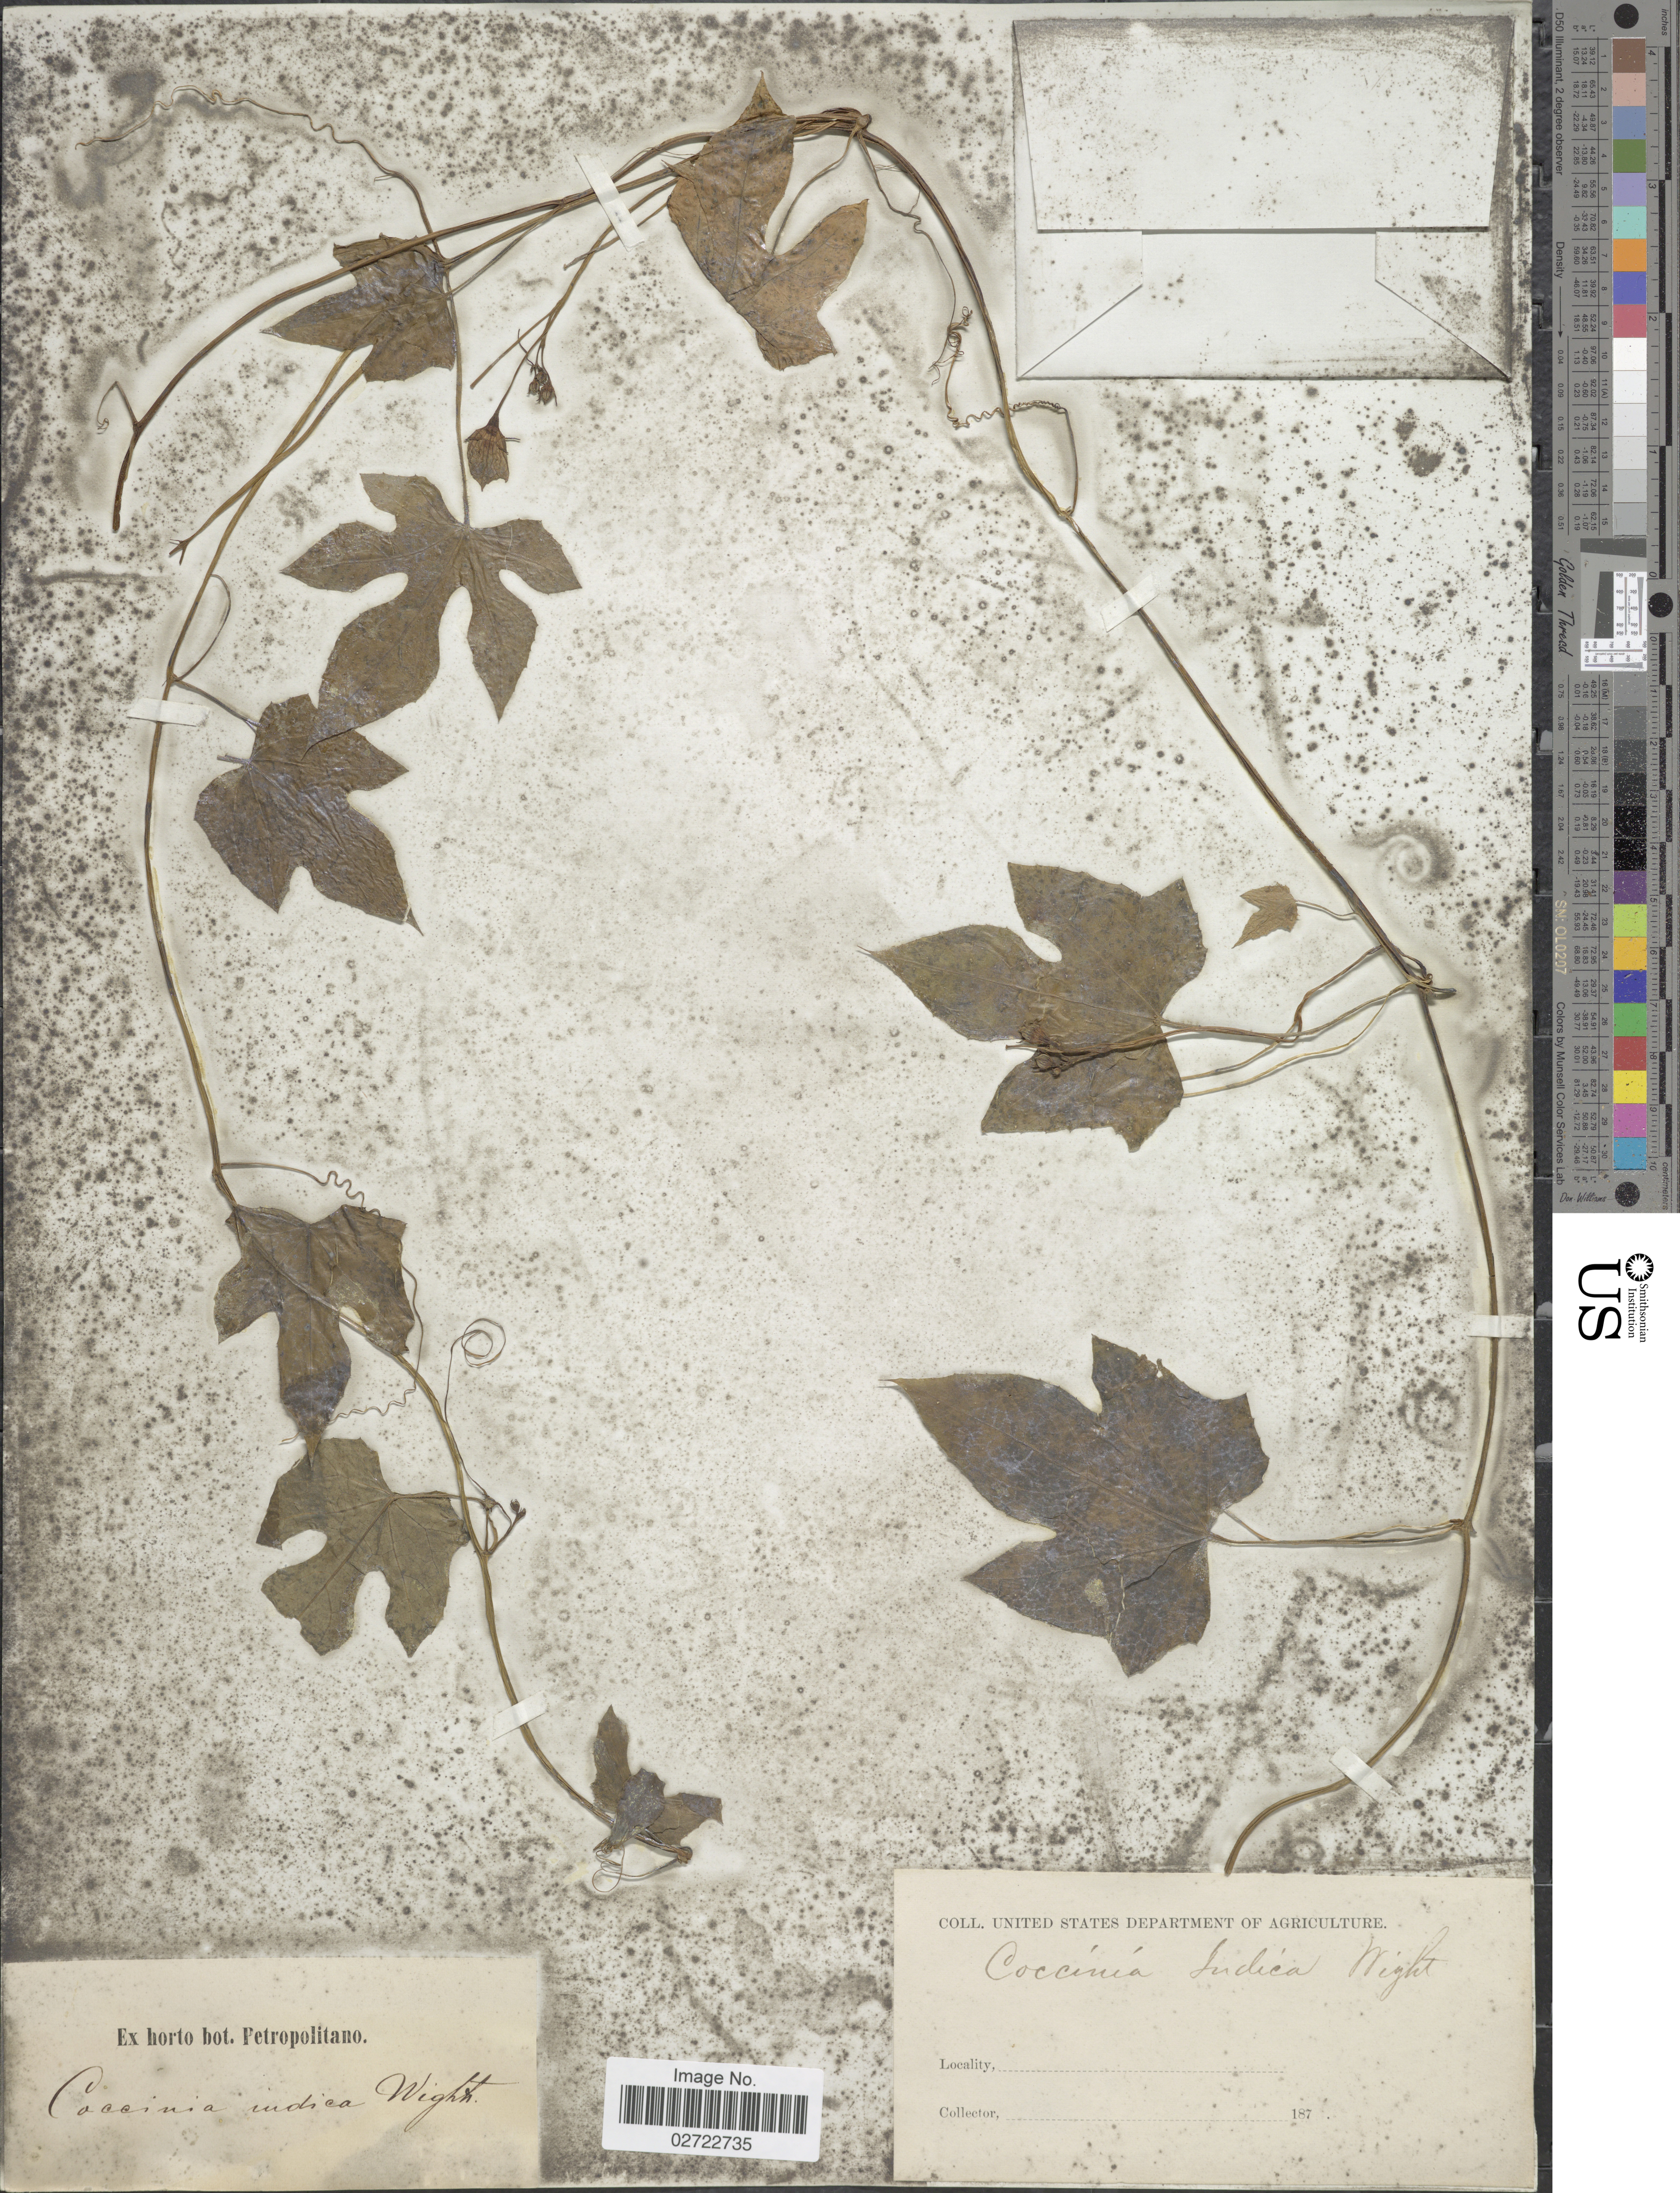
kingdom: Plantae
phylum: Tracheophyta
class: Magnoliopsida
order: Cucurbitales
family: Cucurbitaceae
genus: Coccinia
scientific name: Coccinia grandis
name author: (L.) Voigt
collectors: Facchini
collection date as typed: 187